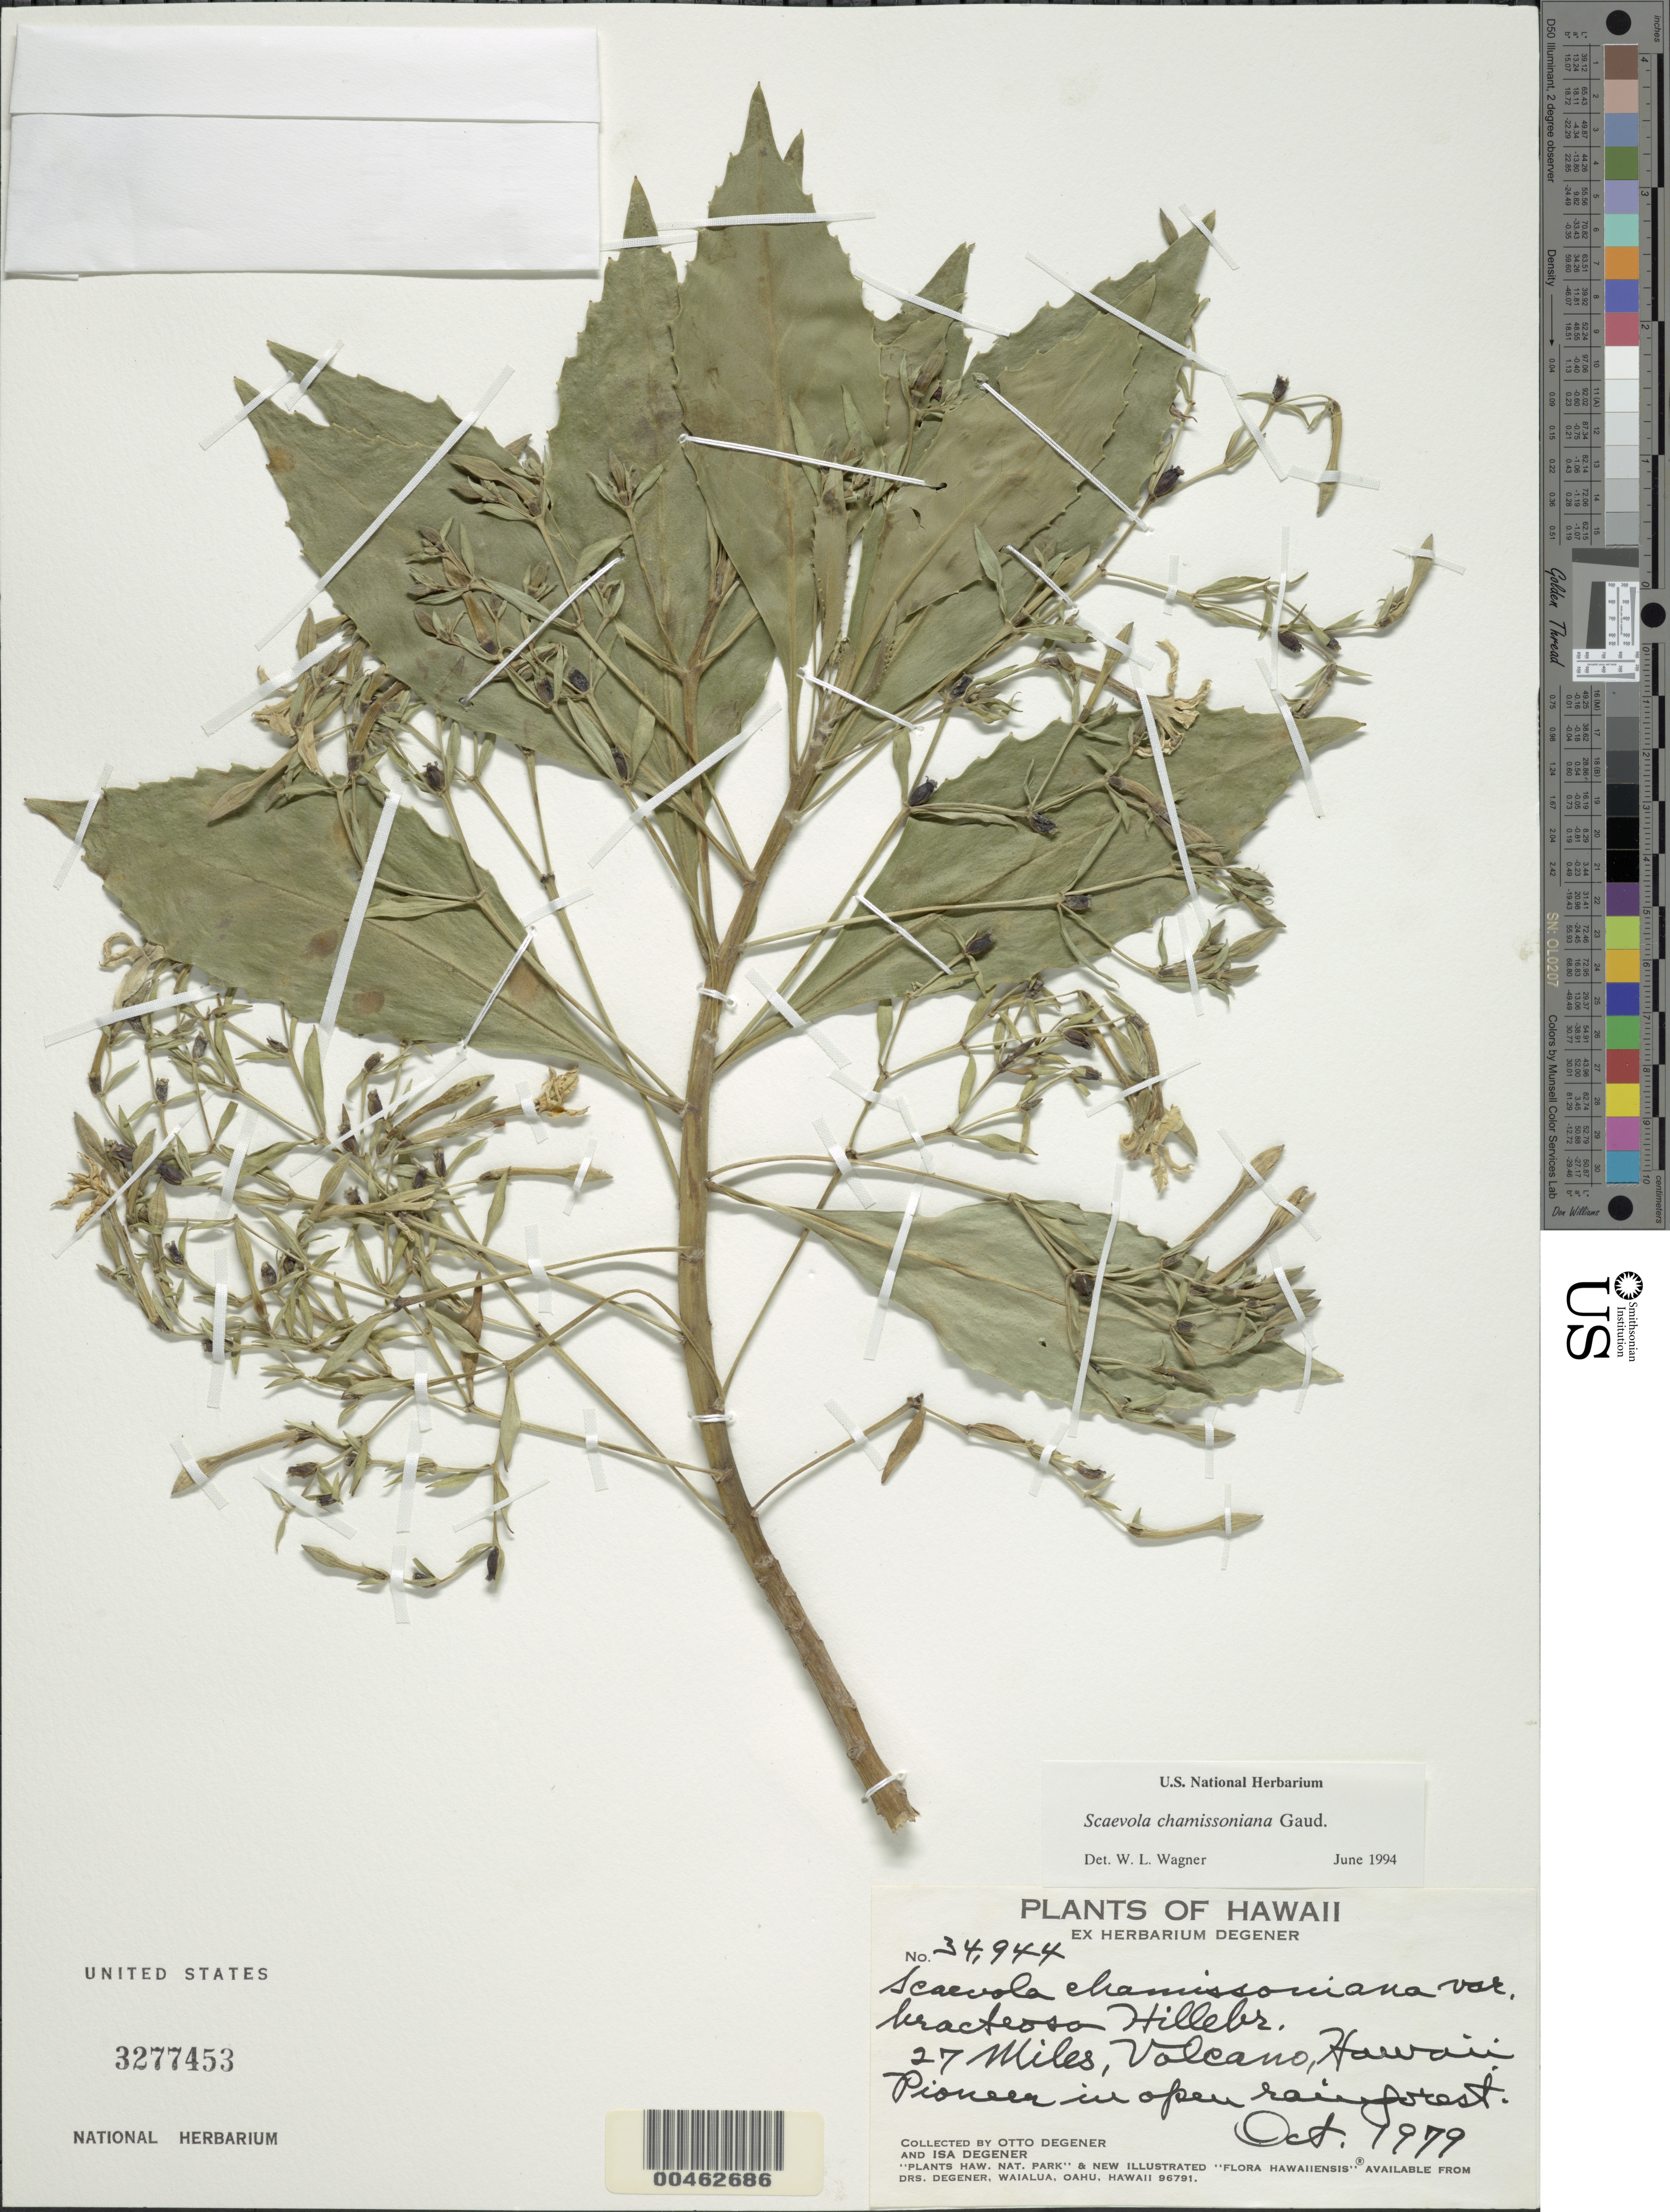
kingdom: Plantae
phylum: Tracheophyta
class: Magnoliopsida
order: Asterales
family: Goodeniaceae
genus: Scaevola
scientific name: Scaevola chamissoniana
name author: Gaudich.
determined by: Wagner, W. L., (BOT), Smithsonian Institution - National Museum of Natural History (UNITED STATES)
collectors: O. Degener & I. Degener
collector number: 34944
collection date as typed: Oct 1979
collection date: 1979-10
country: United States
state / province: Hawaii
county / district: Hawaii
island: Hawaii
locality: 27 Miles, Volcano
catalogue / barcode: US 3277453